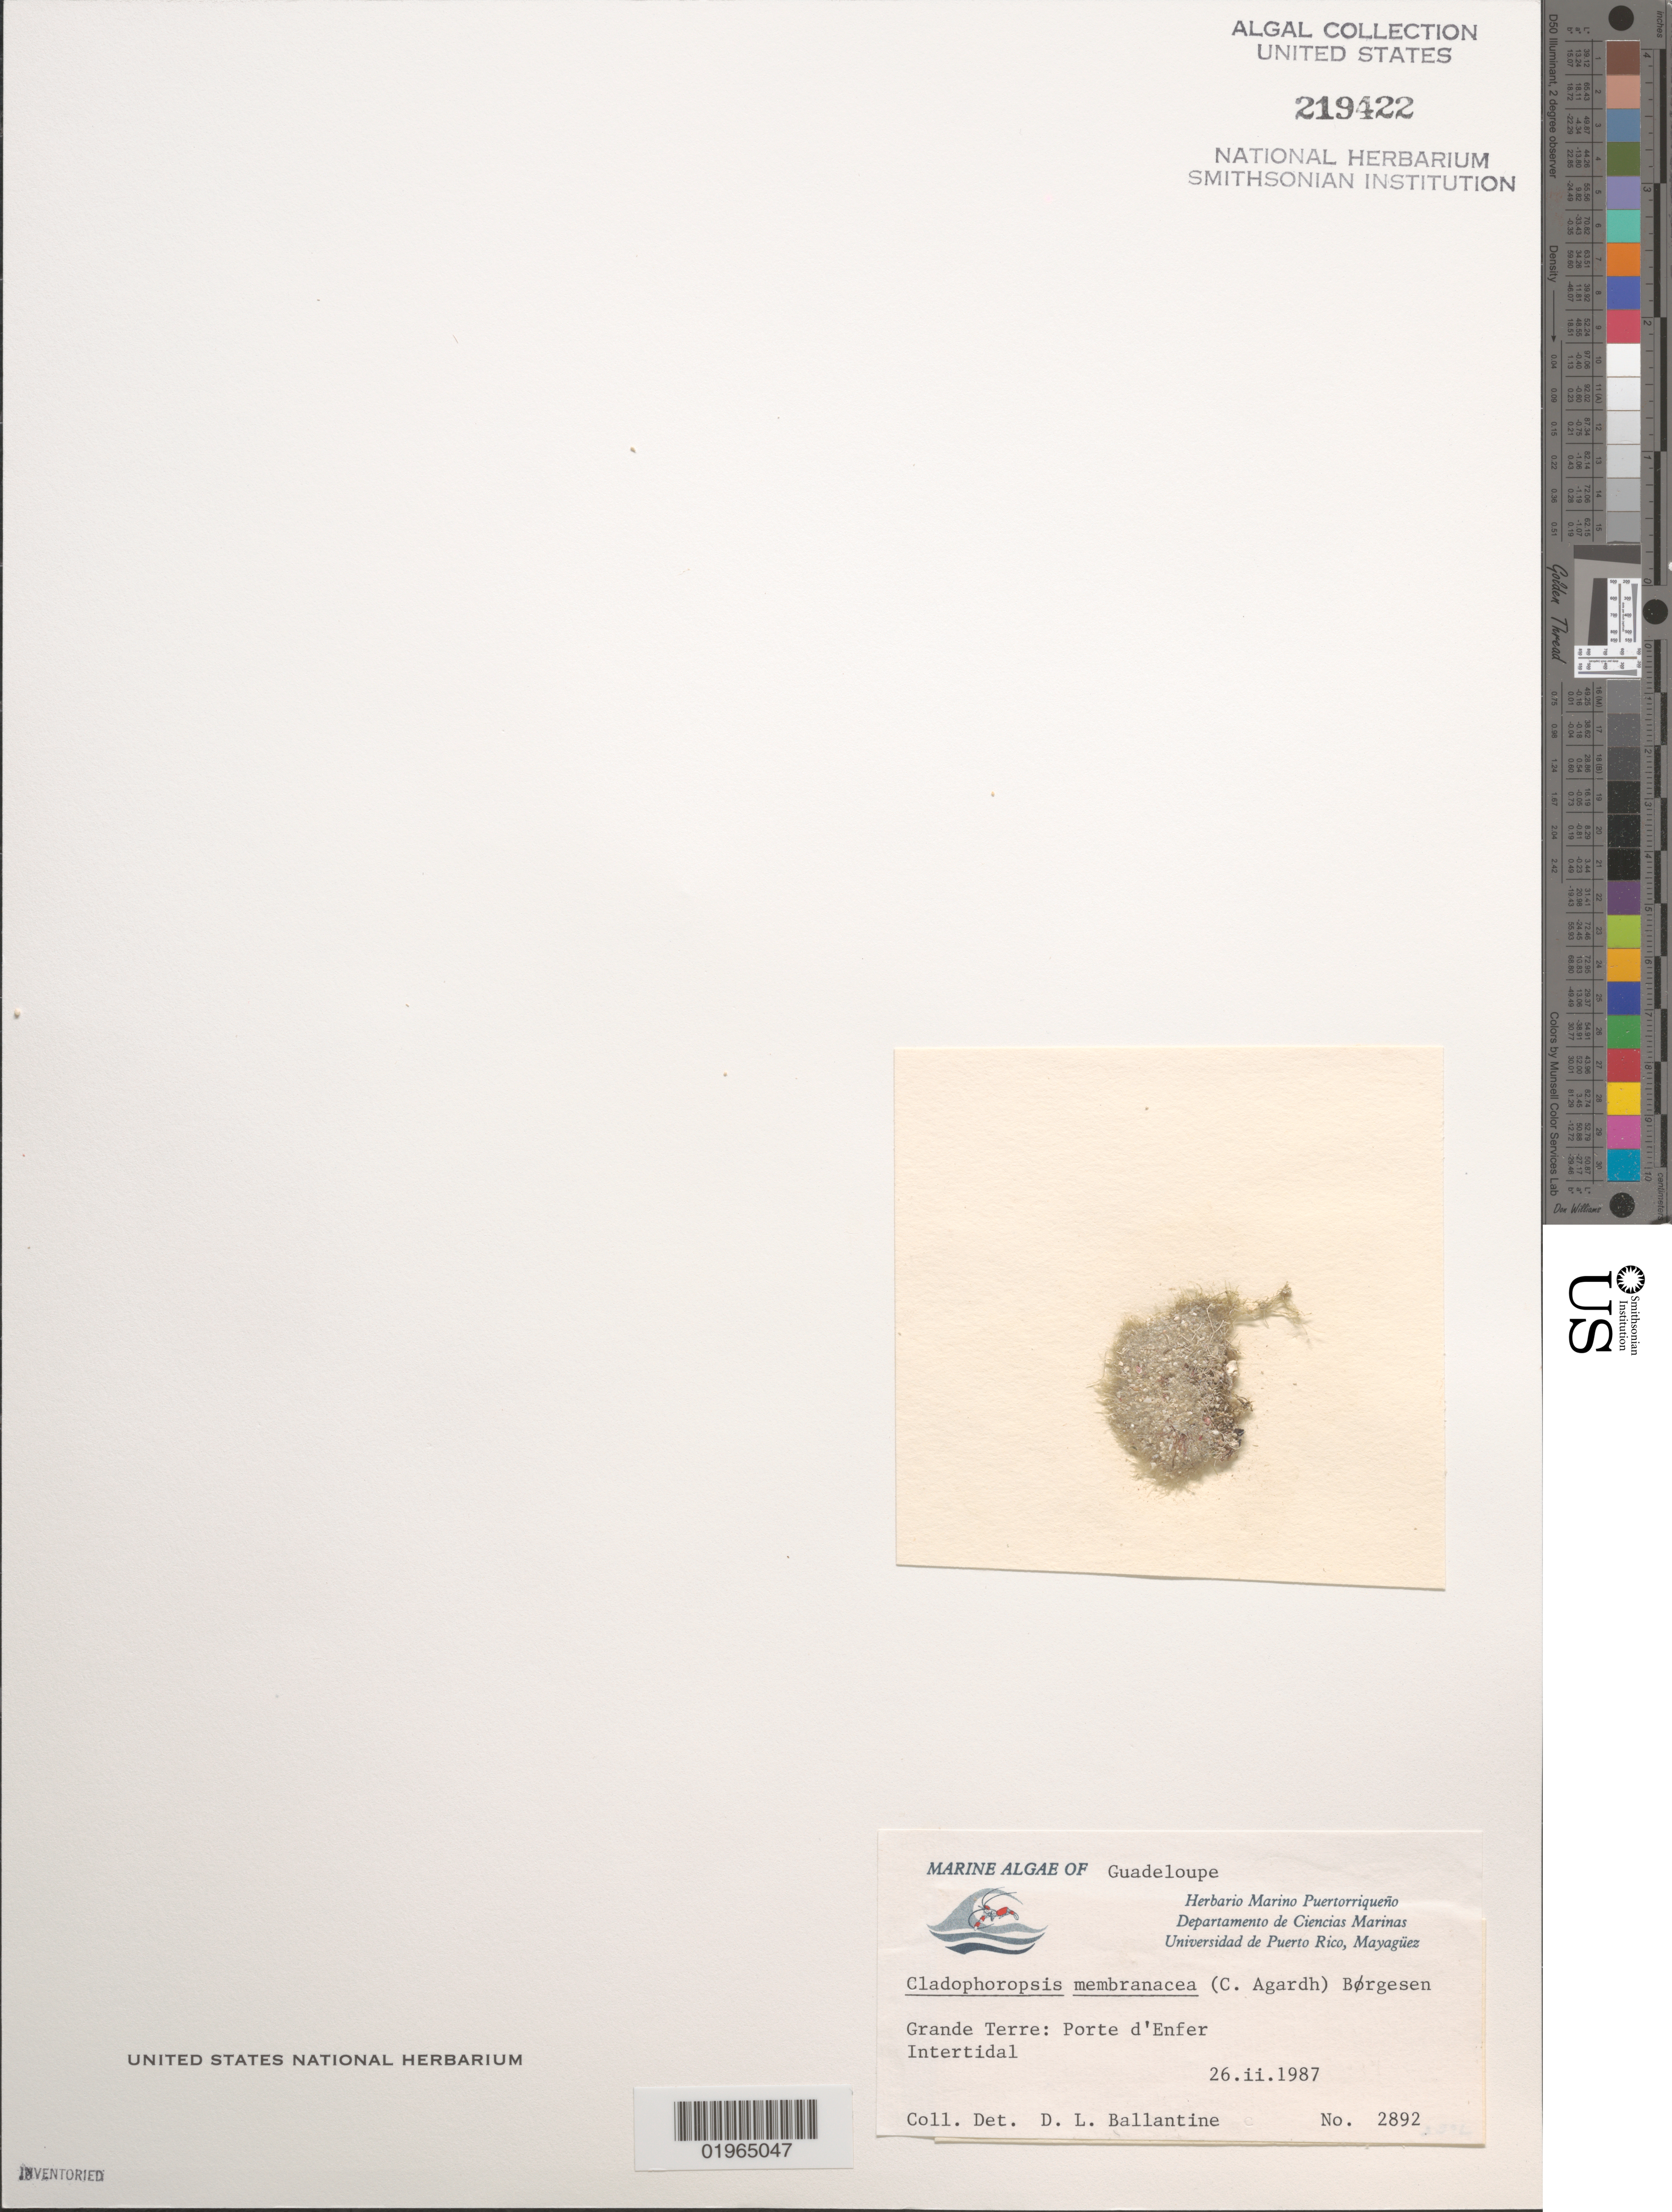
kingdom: Plantae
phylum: Chlorophyta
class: Ulvophyceae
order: Siphonocladales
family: Boodleaceae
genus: Cladophoropsis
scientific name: Cladophoropsis membranacea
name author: (Hofman-Bang) Børgesen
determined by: Ballantine, D. L.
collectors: D.L. Ballantine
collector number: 2892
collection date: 1987-02-26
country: Guadeloupe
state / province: Grande Terre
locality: Porte d'Enfer. Intertidal.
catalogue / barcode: US 219422